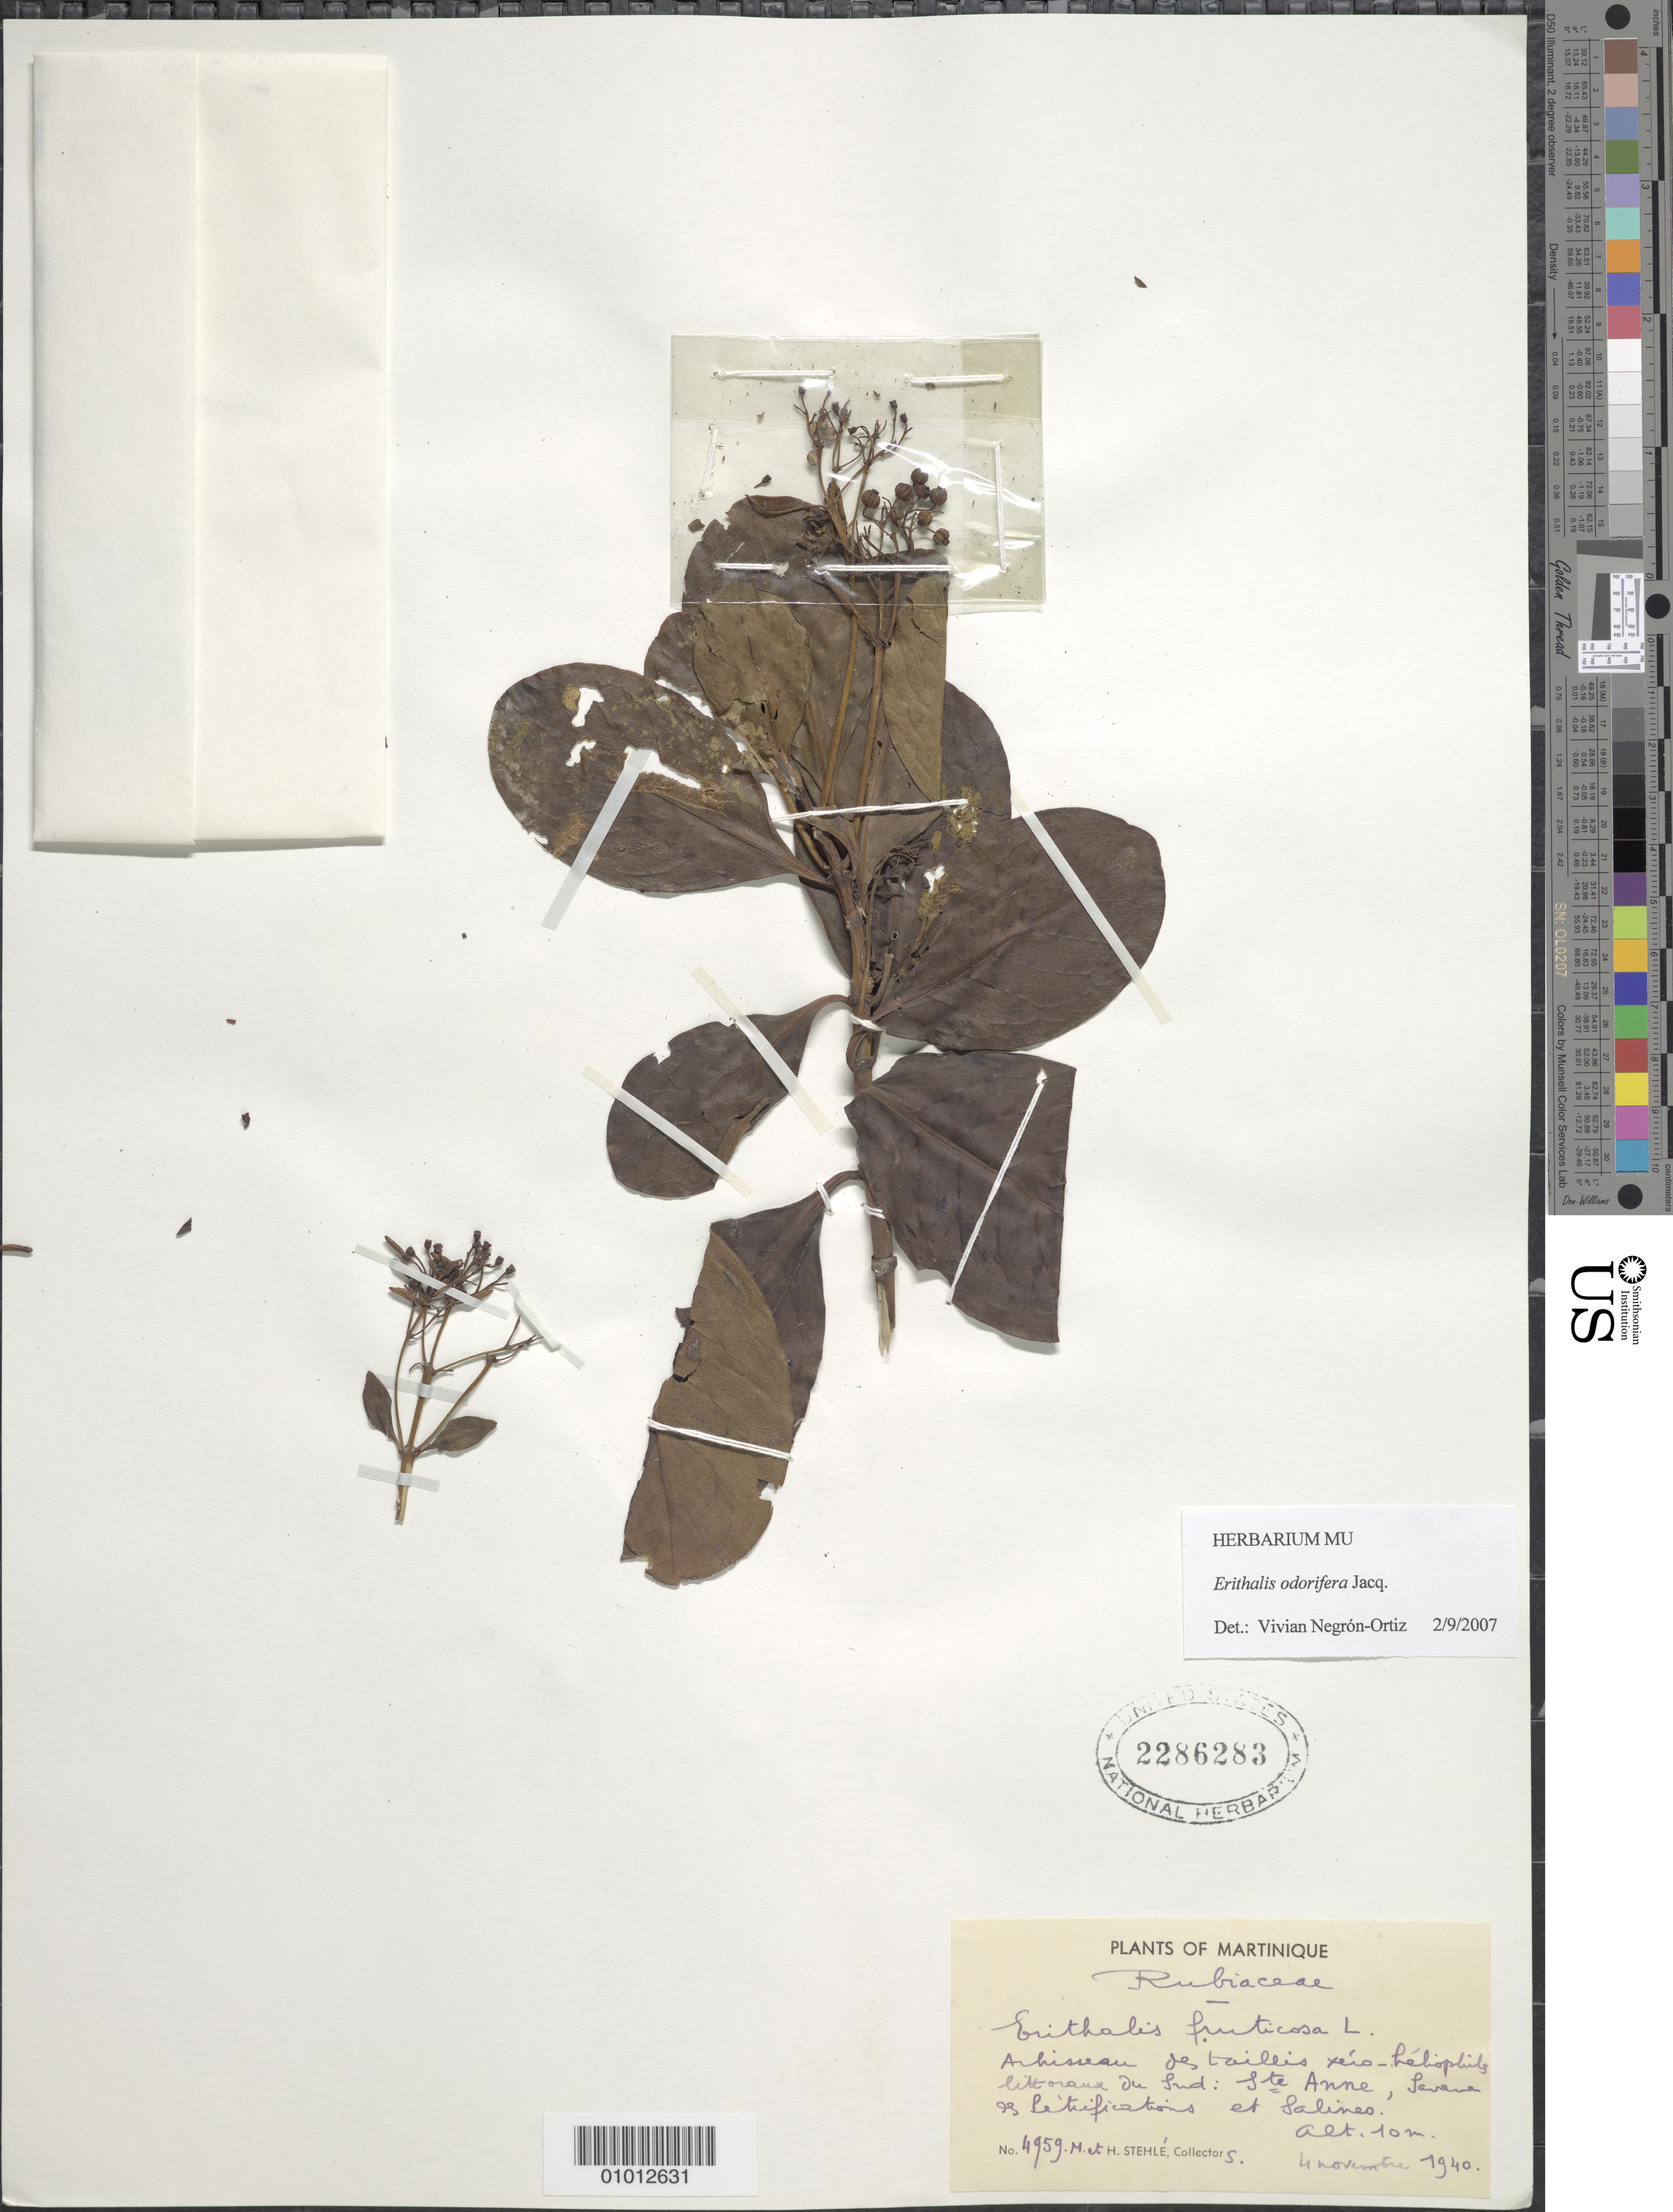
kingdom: Plantae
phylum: Tracheophyta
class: Magnoliopsida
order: Gentianales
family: Rubiaceae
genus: Erithalis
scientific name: Erithalis odorifera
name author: Jacq.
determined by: Negrón-Ortiz, V.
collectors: H. Stehlé & M. Stehlé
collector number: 4959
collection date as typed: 04 Nov 1940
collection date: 1940-11-04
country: Martinique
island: Martinique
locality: Ste. Anne, Savane de Letrifications et Salines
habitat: Taillis xéro-héliophiles littoraux du Sud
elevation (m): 10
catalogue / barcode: US 2286283